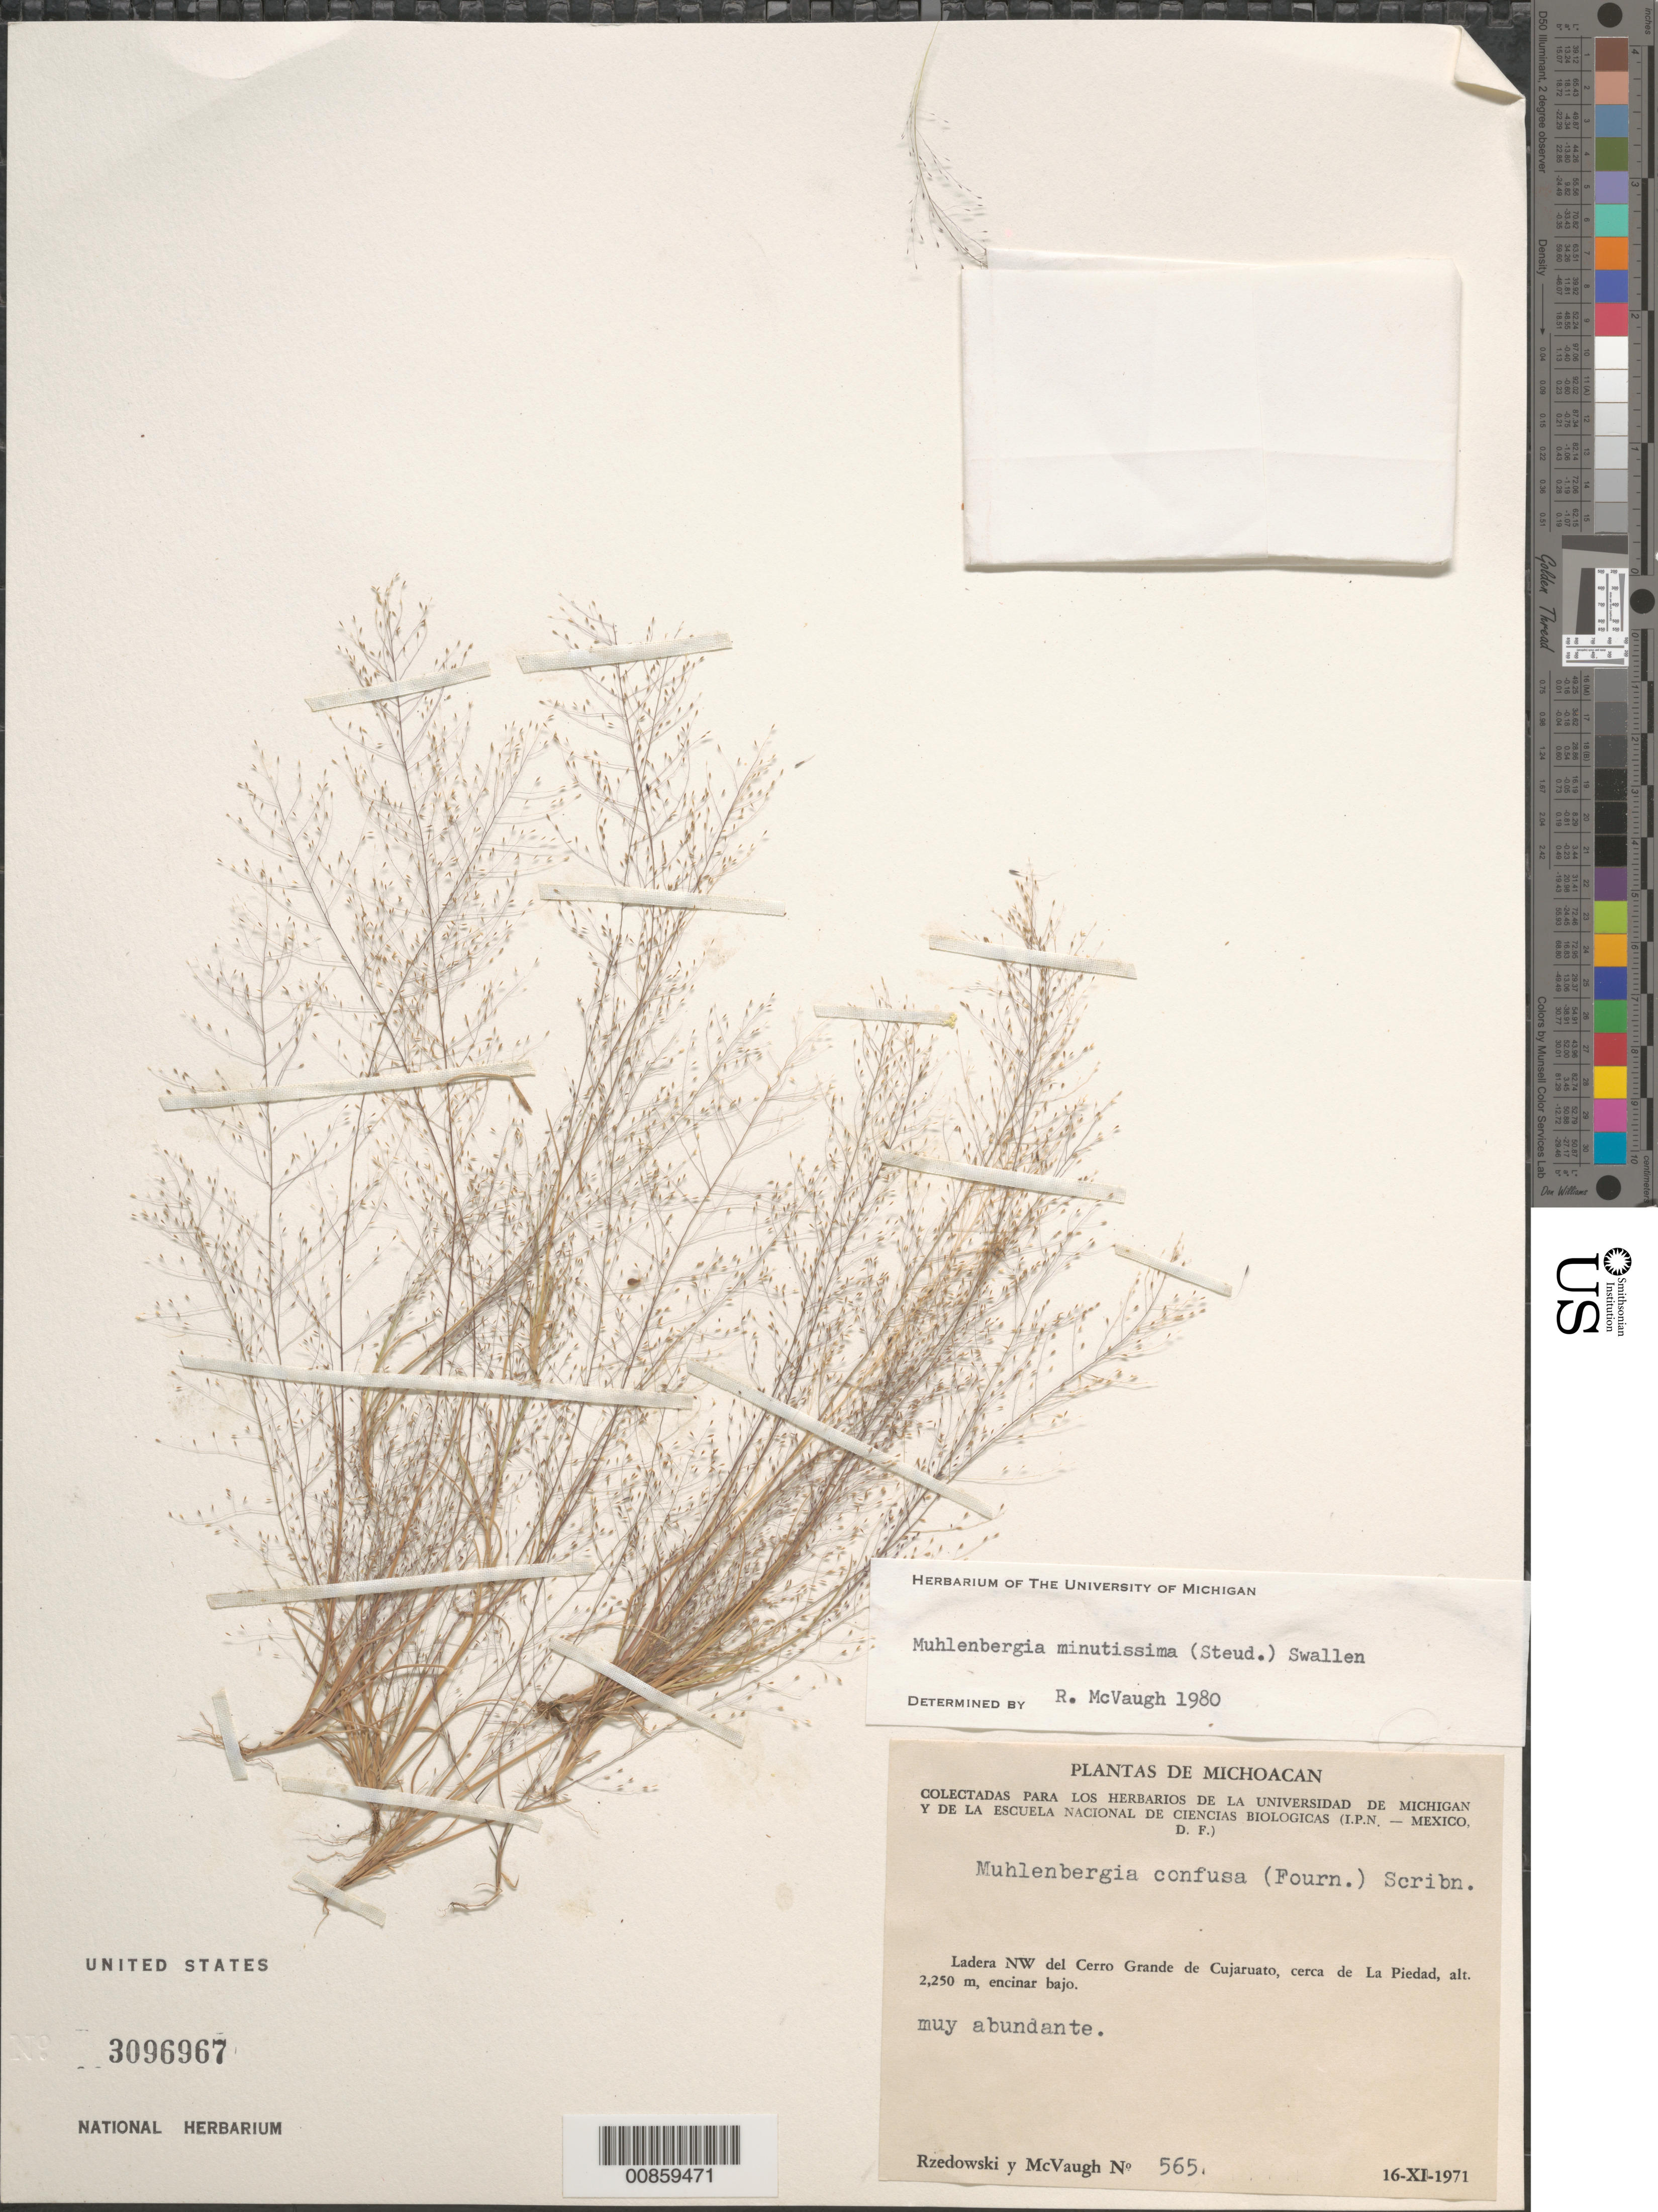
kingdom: Plantae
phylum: Tracheophyta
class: Liliopsida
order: Poales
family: Poaceae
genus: Muhlenbergia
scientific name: Muhlenbergia minutissima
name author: (Steud.) Swallen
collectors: J. Rzedowski & R. McVaugh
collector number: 565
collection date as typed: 16 Nov 1971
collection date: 1971-11-16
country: Mexico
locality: Ladera NW del Cerro Grande de Cujarato, cerca de la Piedad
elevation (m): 2250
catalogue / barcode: US 3096967